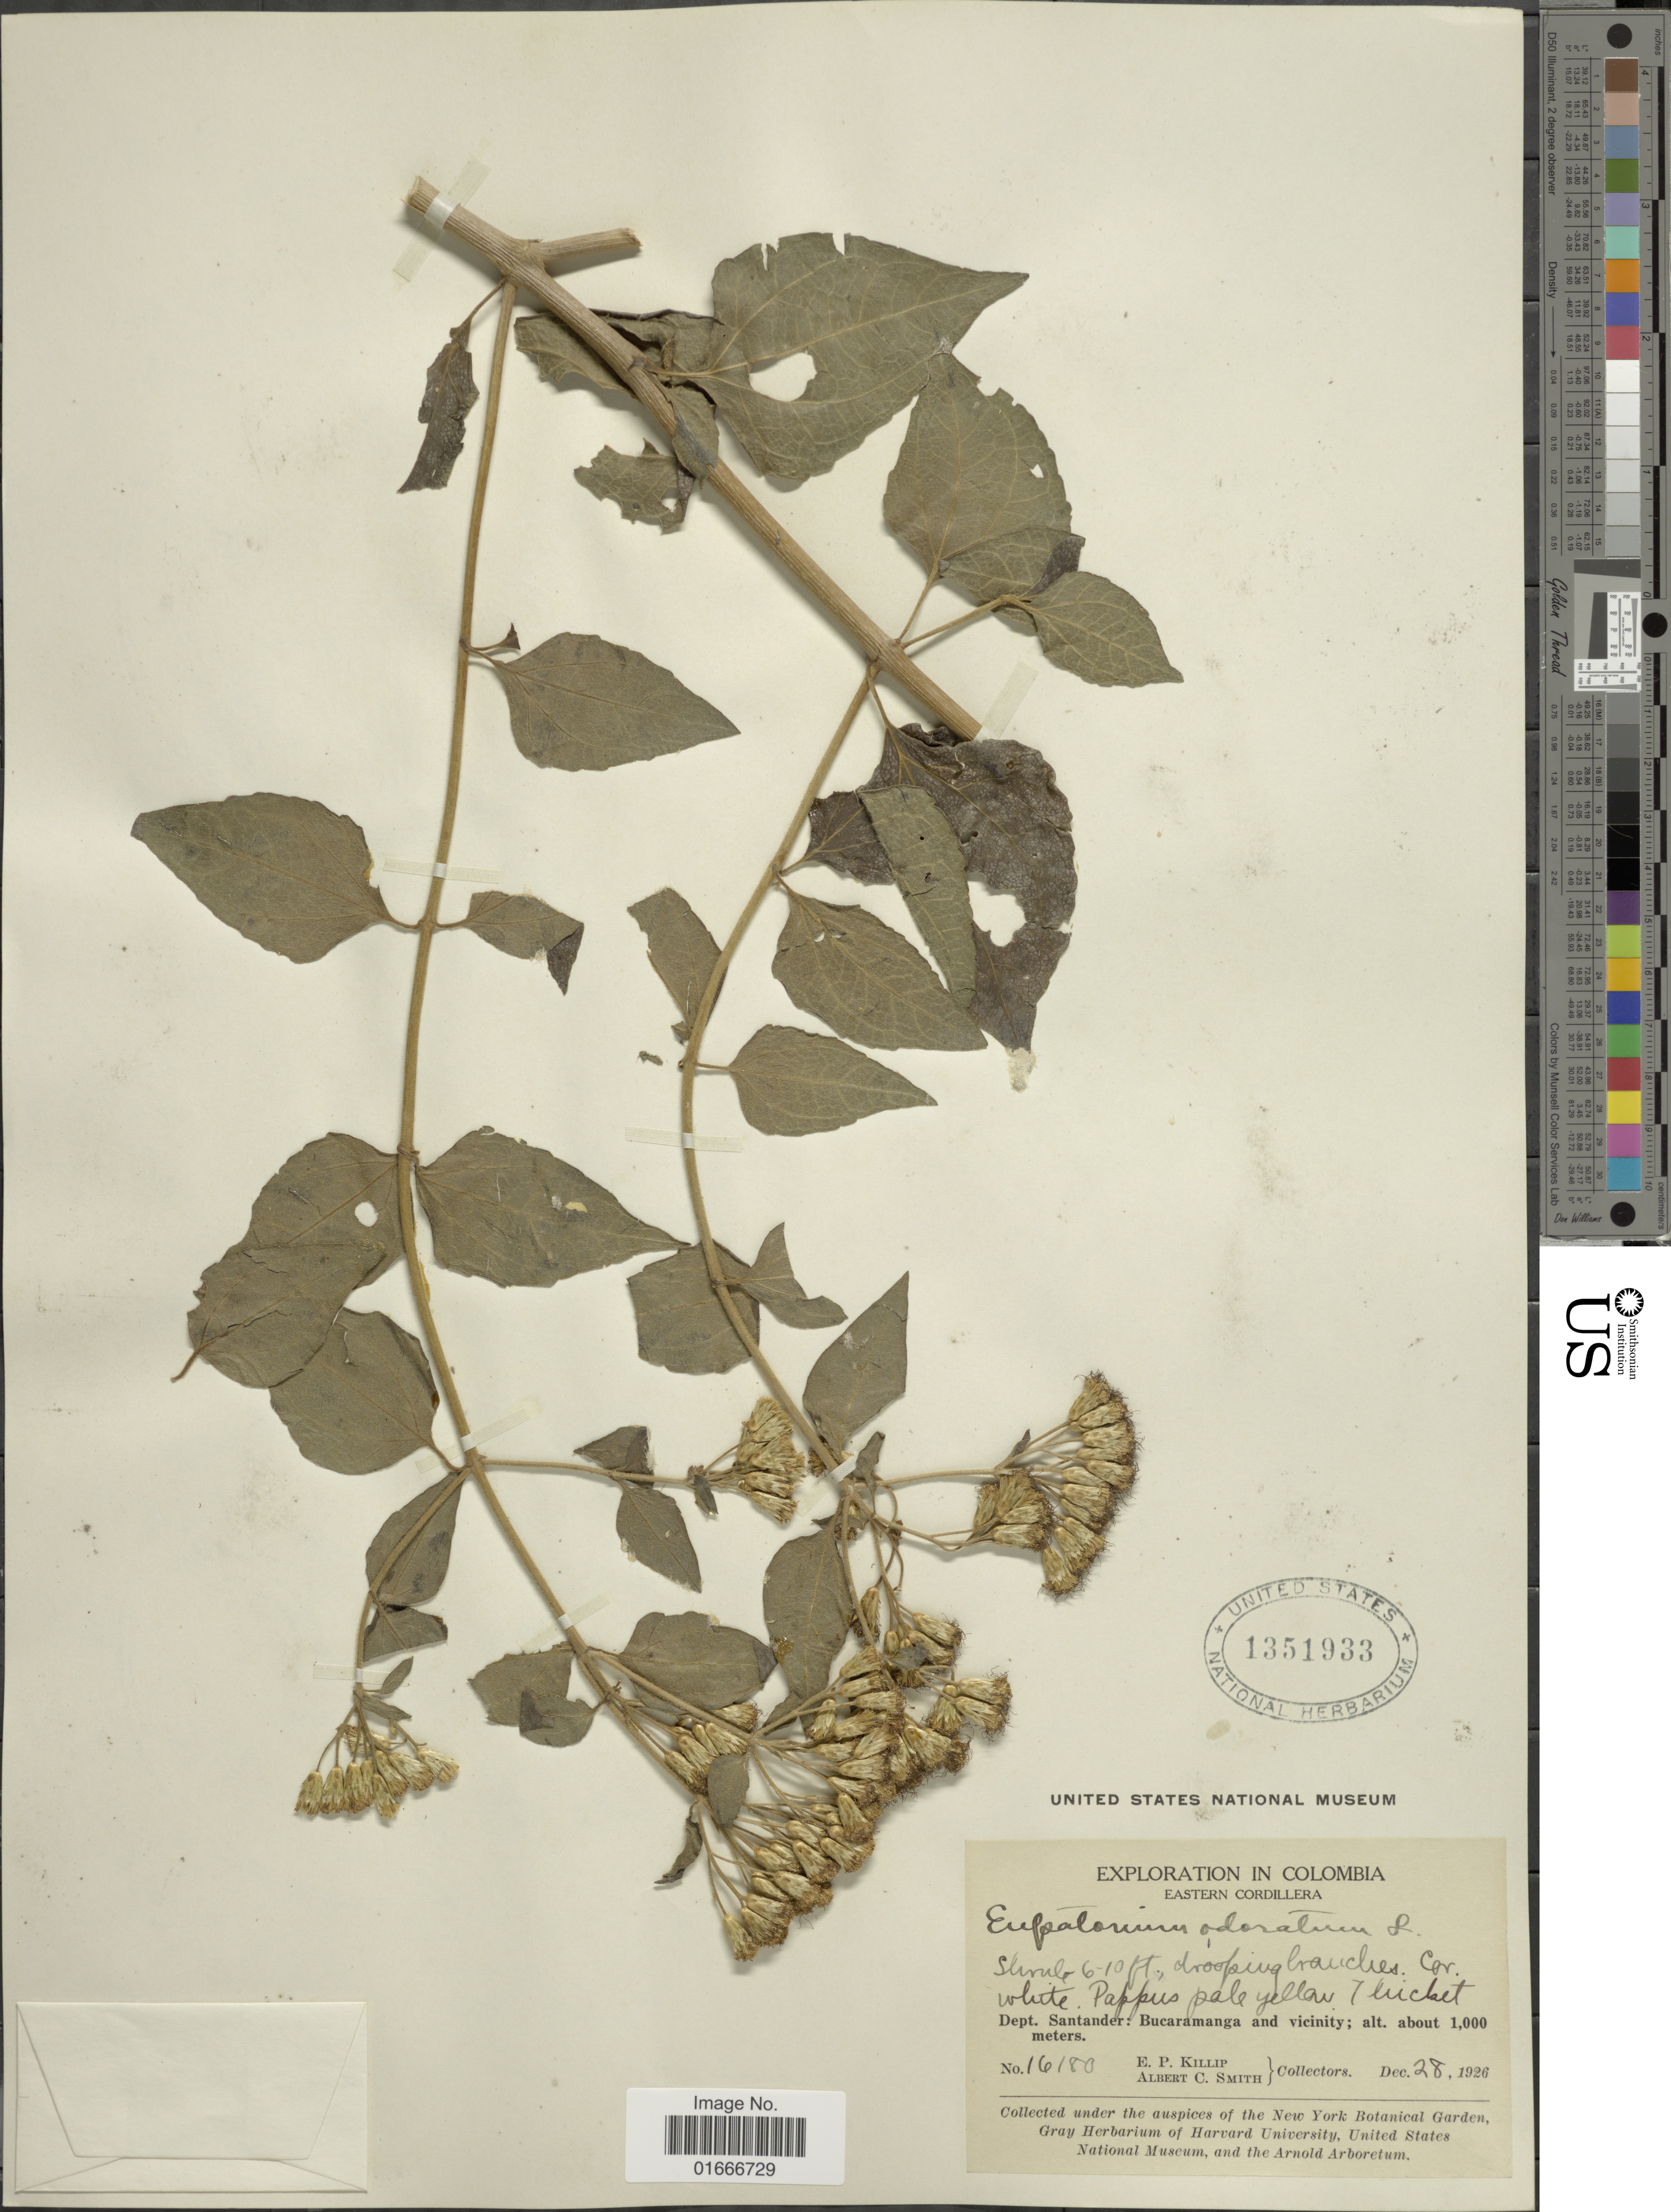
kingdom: Plantae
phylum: Tracheophyta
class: Magnoliopsida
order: Asterales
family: Asteraceae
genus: Chromolaena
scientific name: Chromolaena odorata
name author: (L.) R.M. King & H. Rob.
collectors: E. P. Killip & A. C. Smith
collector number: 16180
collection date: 1926-12-28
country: Colombia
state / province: Santander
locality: Eastern Cordillera, Bucaramanga and vicinity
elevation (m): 1000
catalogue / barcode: US 1351933